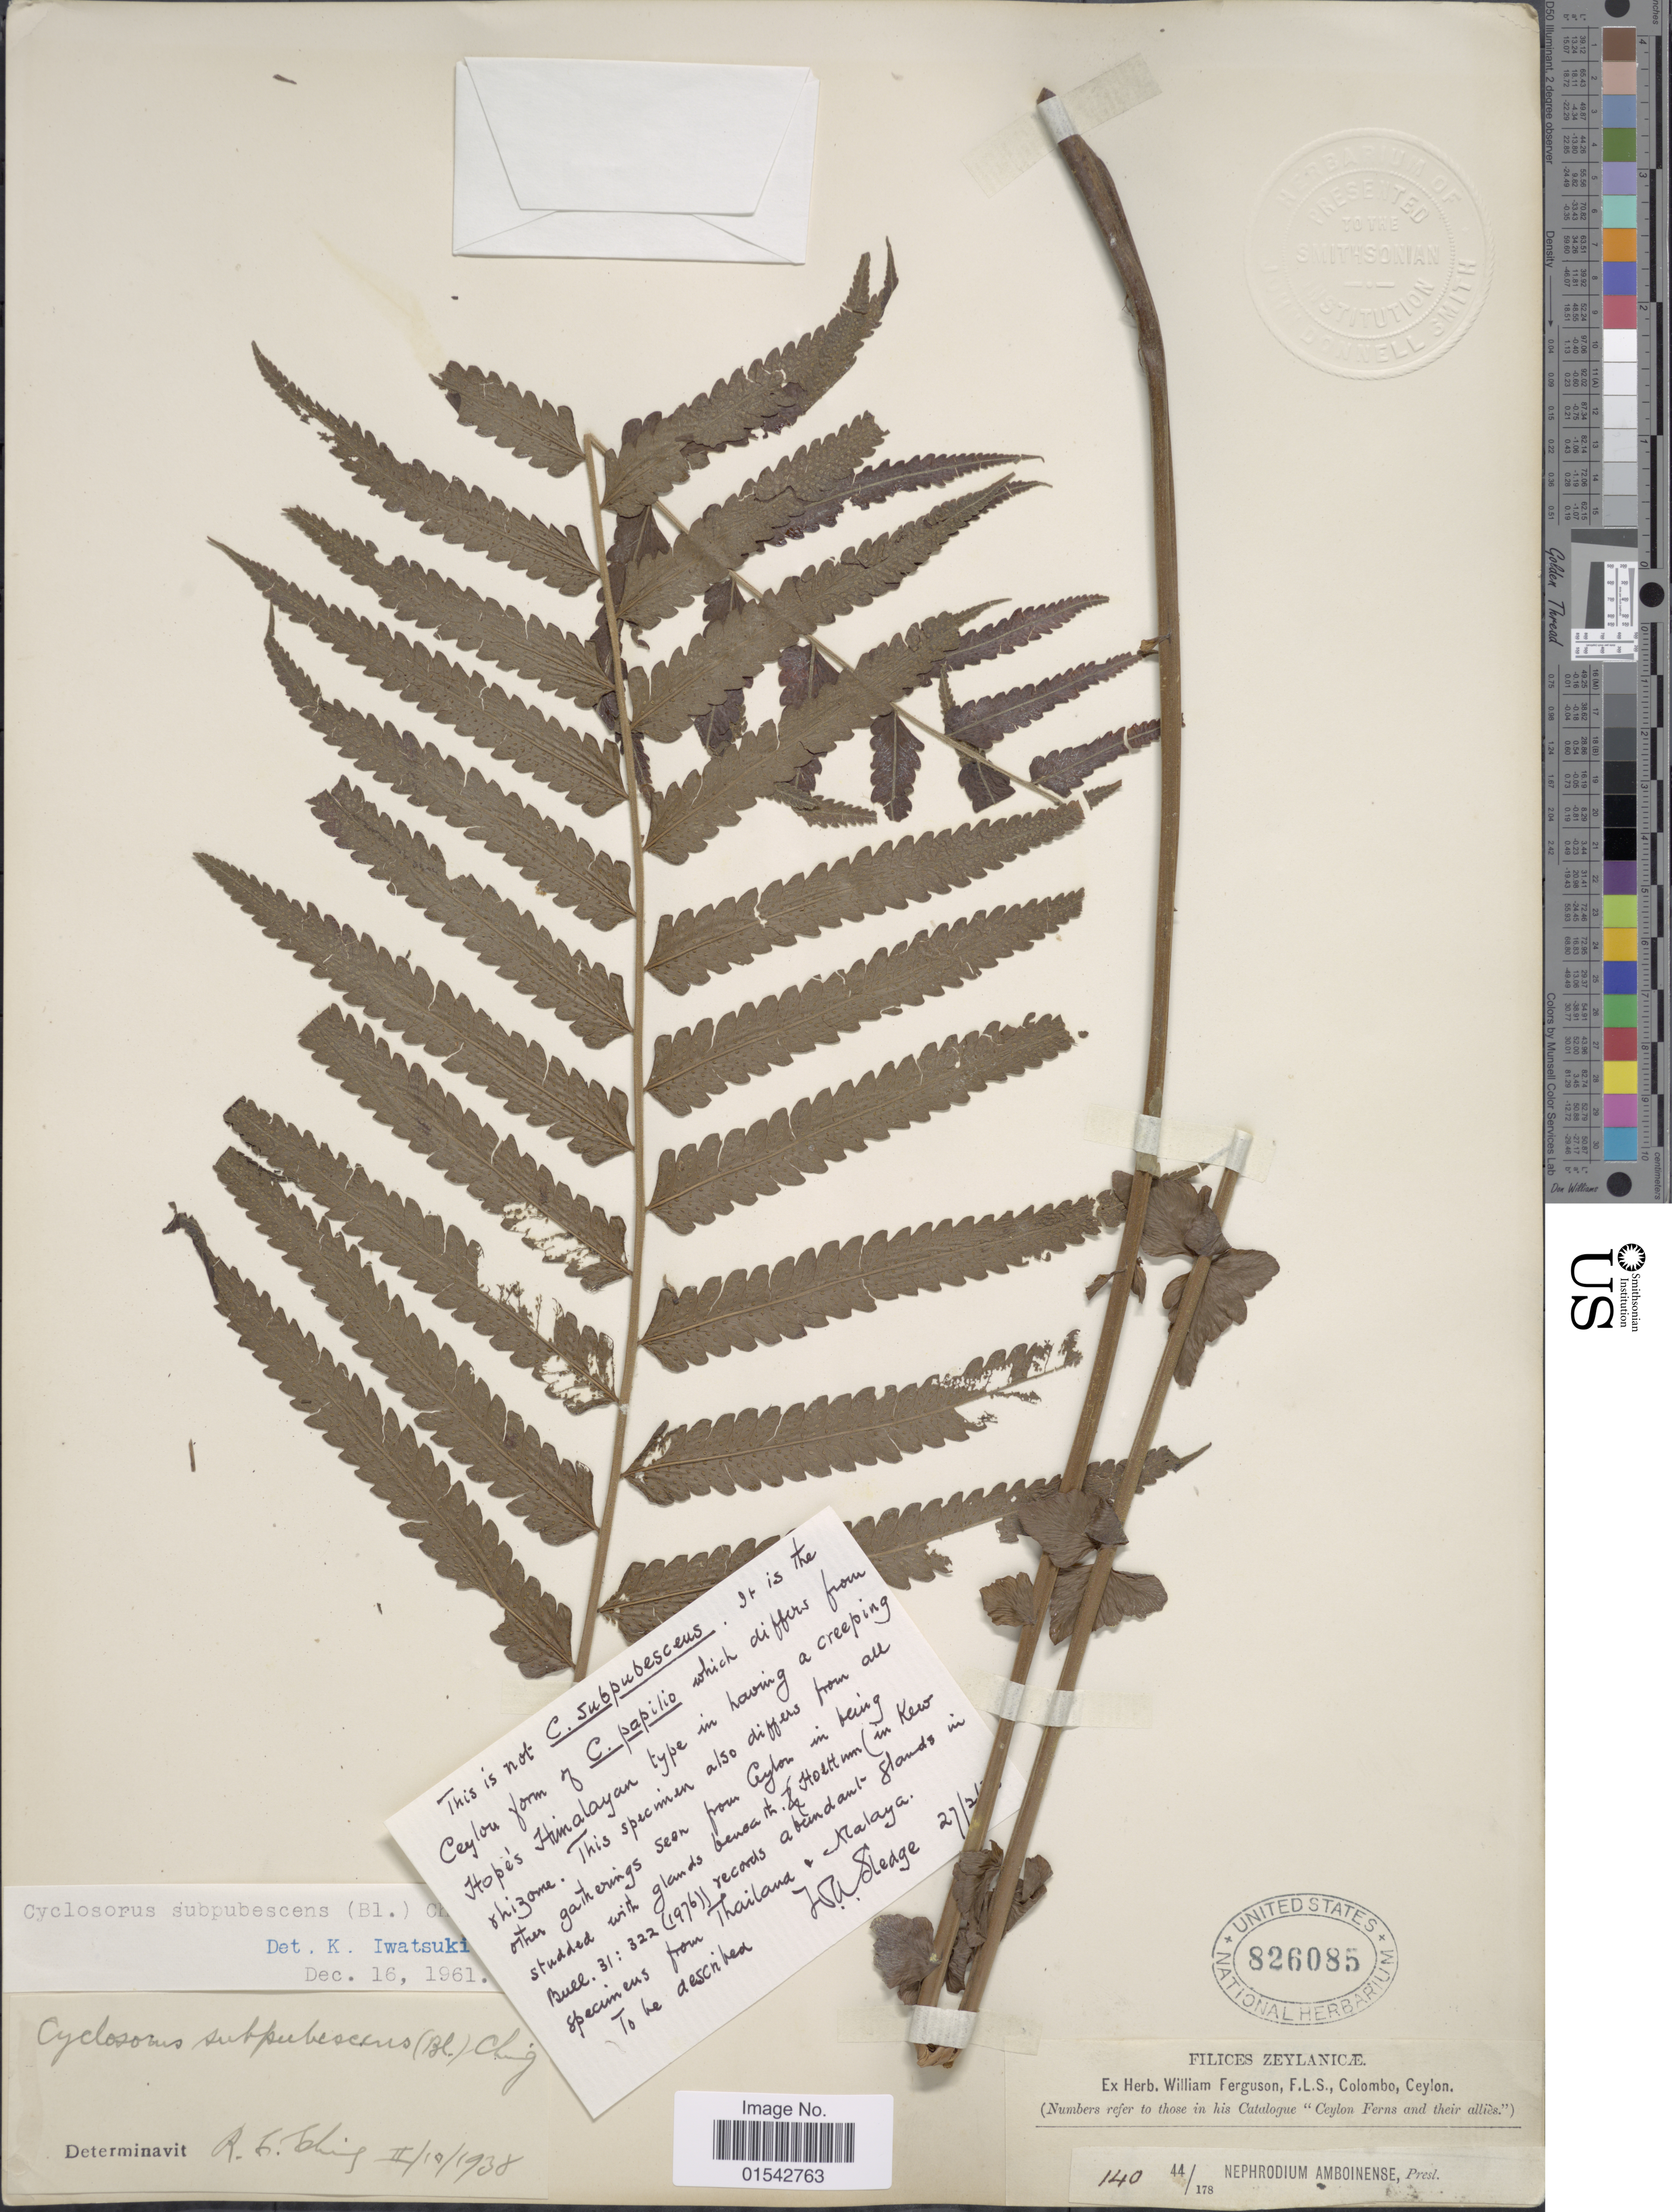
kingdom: Plantae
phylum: Tracheophyta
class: Polypodiopsida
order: Polypodiales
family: Thelypteridaceae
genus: Cyclosorus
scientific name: Cyclosorus sp.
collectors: W. A. Sledge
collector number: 44/178*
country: Sri Lanka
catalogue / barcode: US 826085